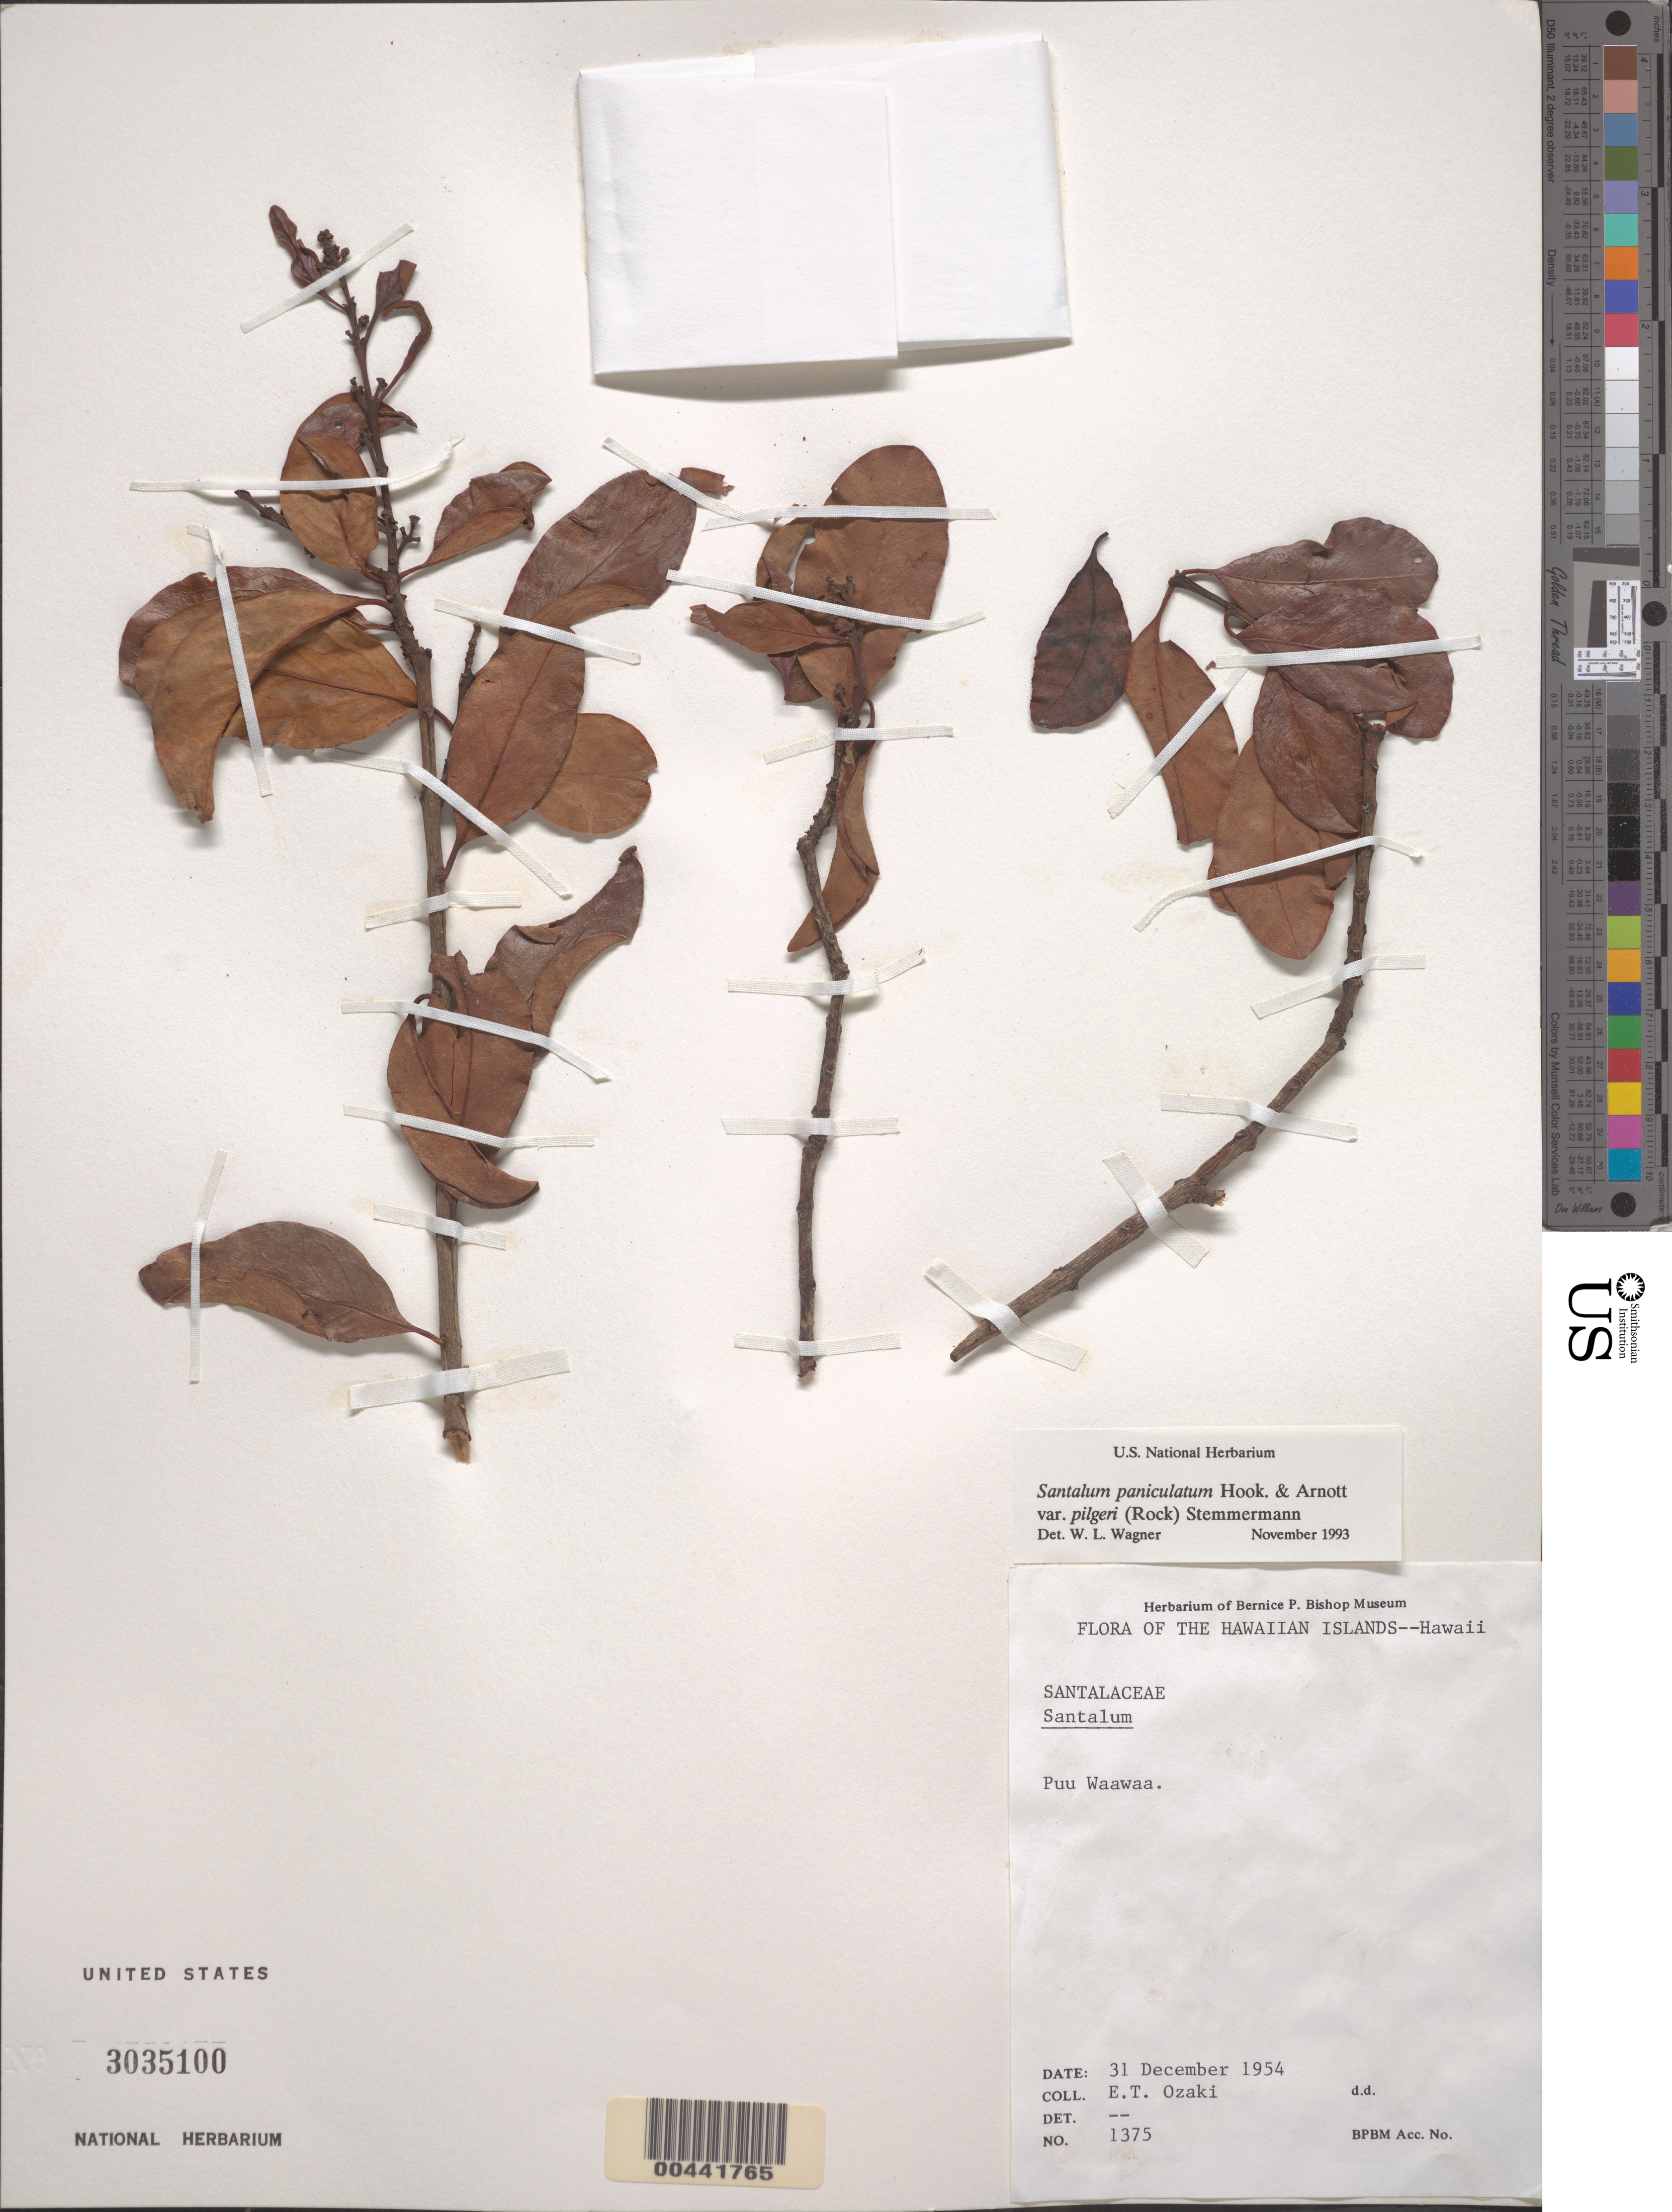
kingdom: Plantae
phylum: Tracheophyta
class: Magnoliopsida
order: Santalales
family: Santalaceae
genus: Santalum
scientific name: Santalum paniculatum var. pilgeri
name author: (Rock) Stemmerm.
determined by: Wagner, W. L., (BOT), Smithsonian Institution - National Museum of Natural History (UNITED STATES)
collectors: E. Ozaki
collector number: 1375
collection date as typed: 31 Dec 1954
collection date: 1954-12-31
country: United States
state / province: Hawaii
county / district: Hawaii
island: Hawaii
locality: Puu Waawaa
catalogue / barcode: US 3035100